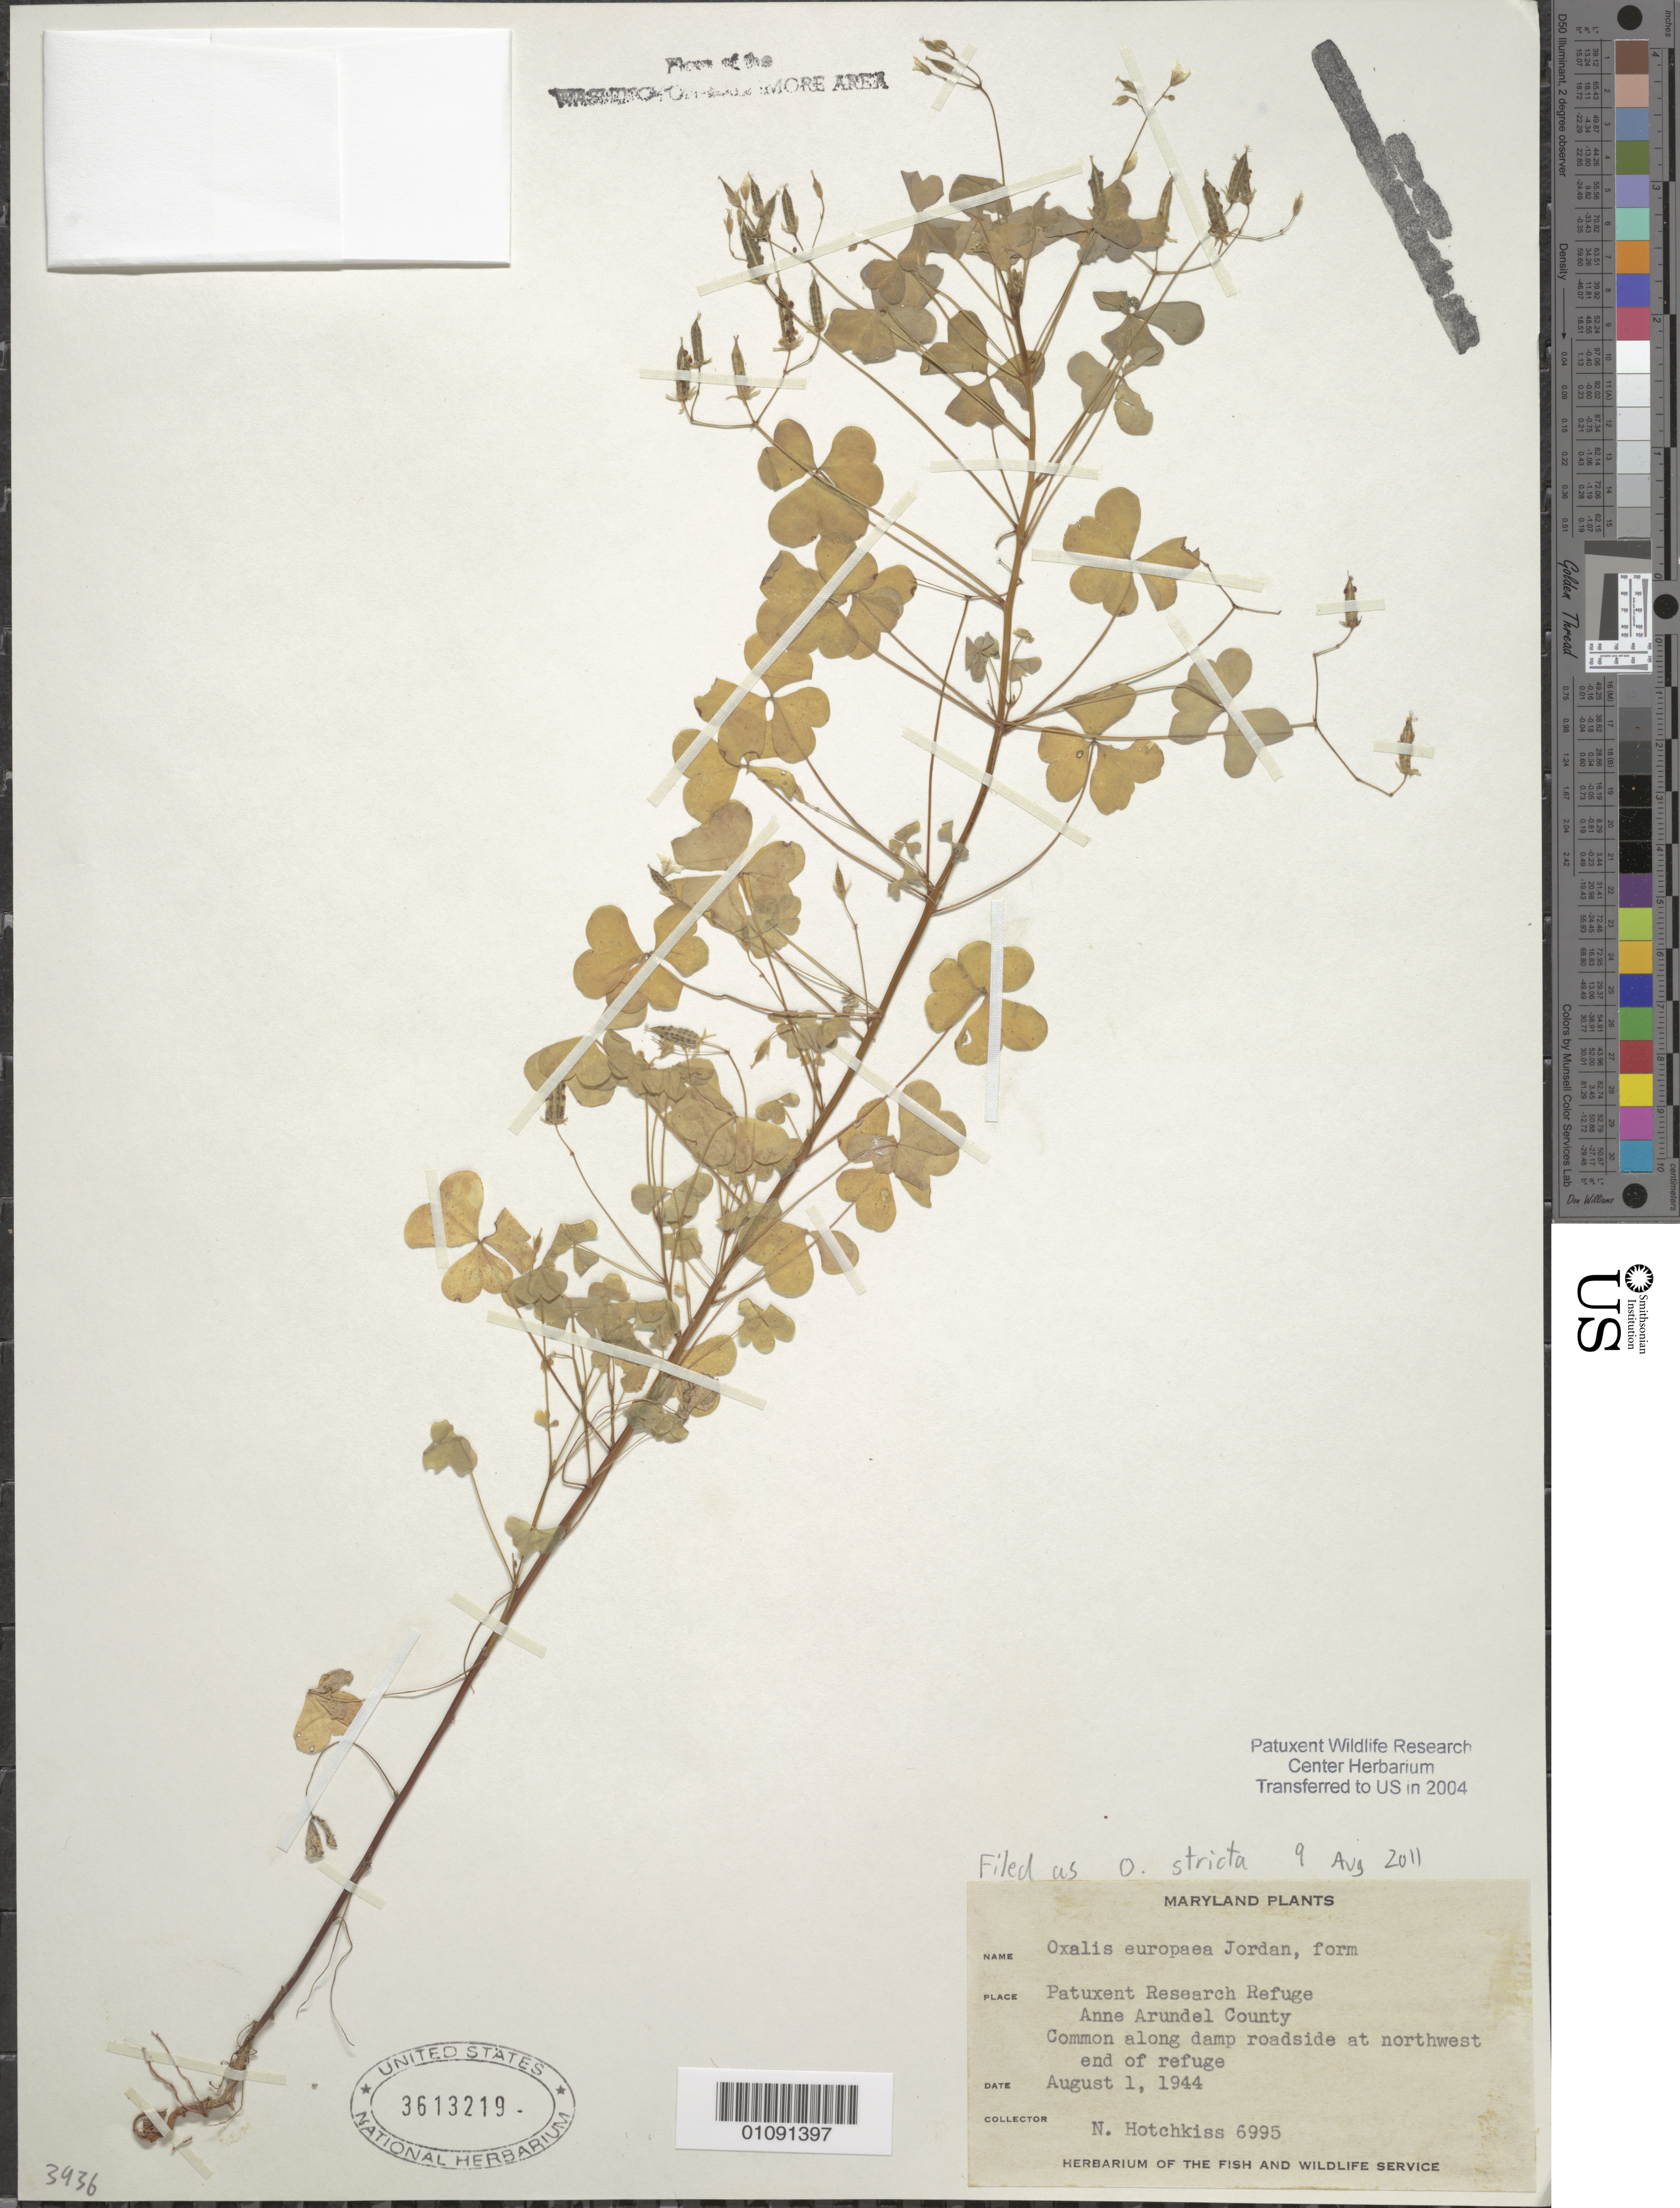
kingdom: Plantae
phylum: Tracheophyta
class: Magnoliopsida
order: Oxalidales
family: Oxalidaceae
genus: Oxalis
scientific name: Oxalis stricta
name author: L.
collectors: N. Hotchkiss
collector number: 6995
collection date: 1944-08-01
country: United States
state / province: Maryland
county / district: Anne Arundel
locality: Patuxent Wildlife Refuge. N.W. end of refuge. [County and locality conflict?]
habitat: Common along damp roadside.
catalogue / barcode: US 3613219